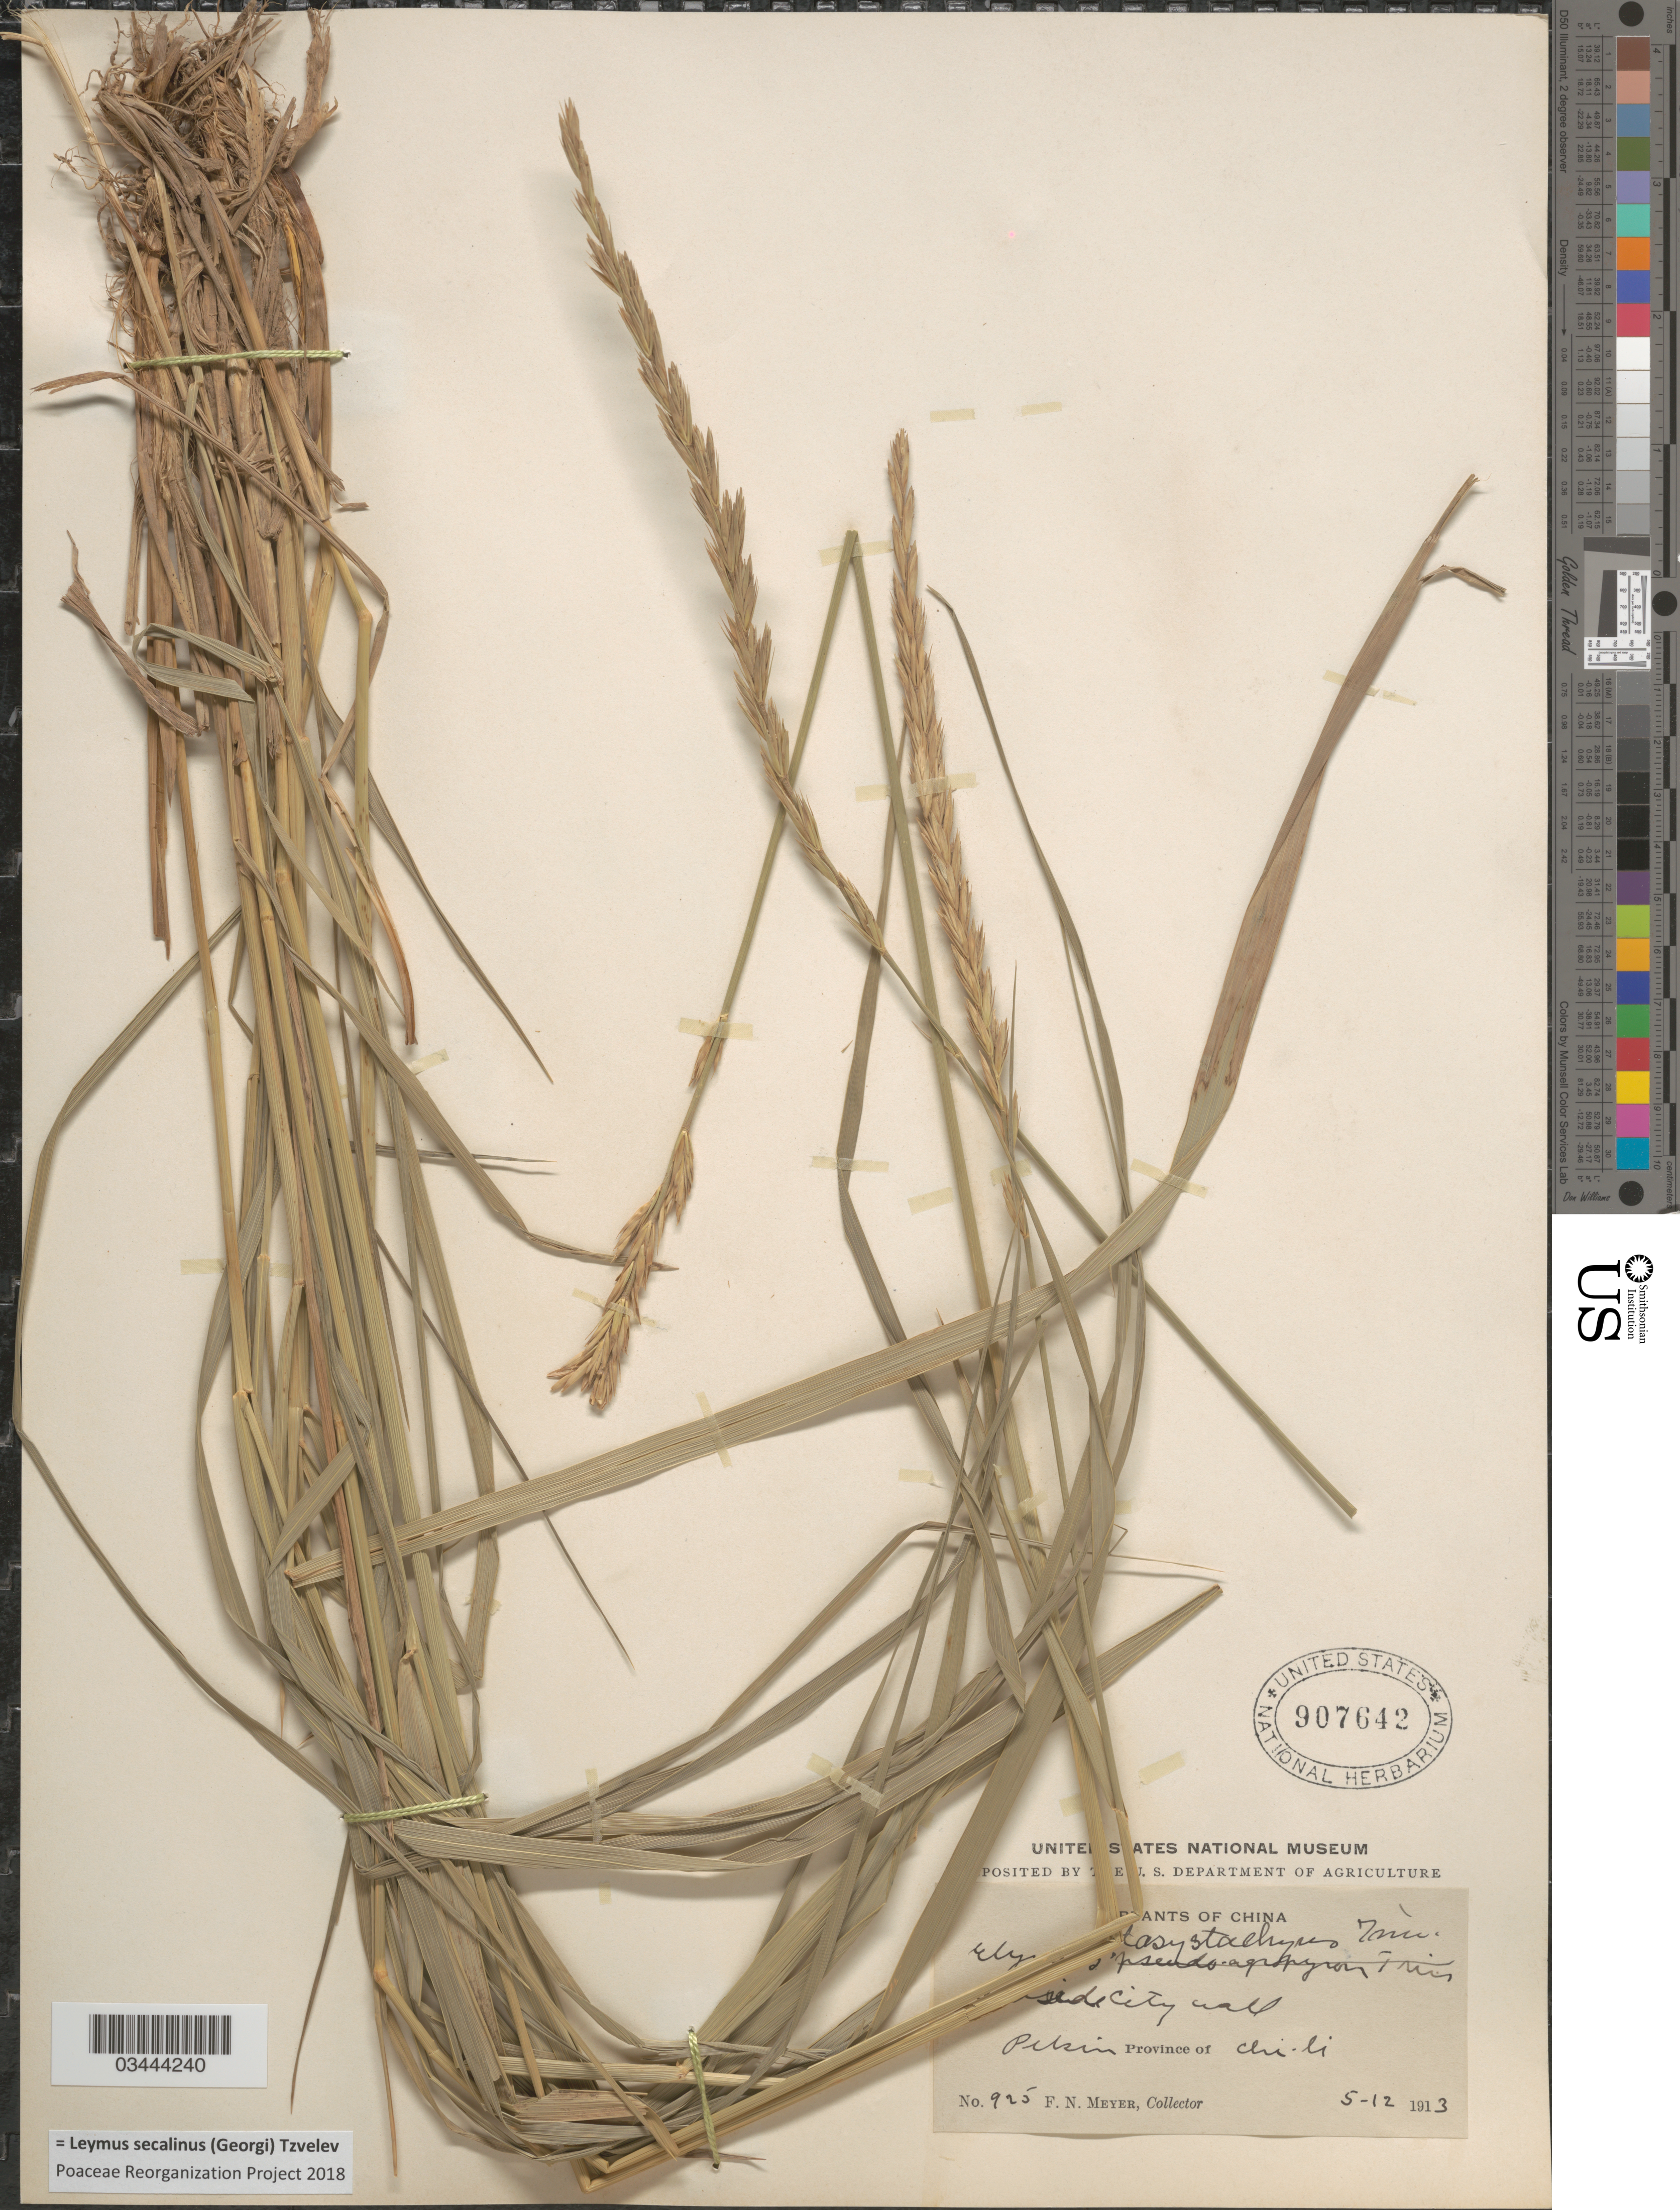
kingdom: Plantae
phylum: Tracheophyta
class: Liliopsida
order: Poales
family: Poaceae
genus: Leymus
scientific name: Leymus secalinus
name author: (Georgi) Tzvelev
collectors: F. N. Meyer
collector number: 925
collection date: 1913-12-05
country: China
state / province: Jilin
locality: Pikin. Province of Chi-li. [illegible text] side city wall.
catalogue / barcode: US 907642